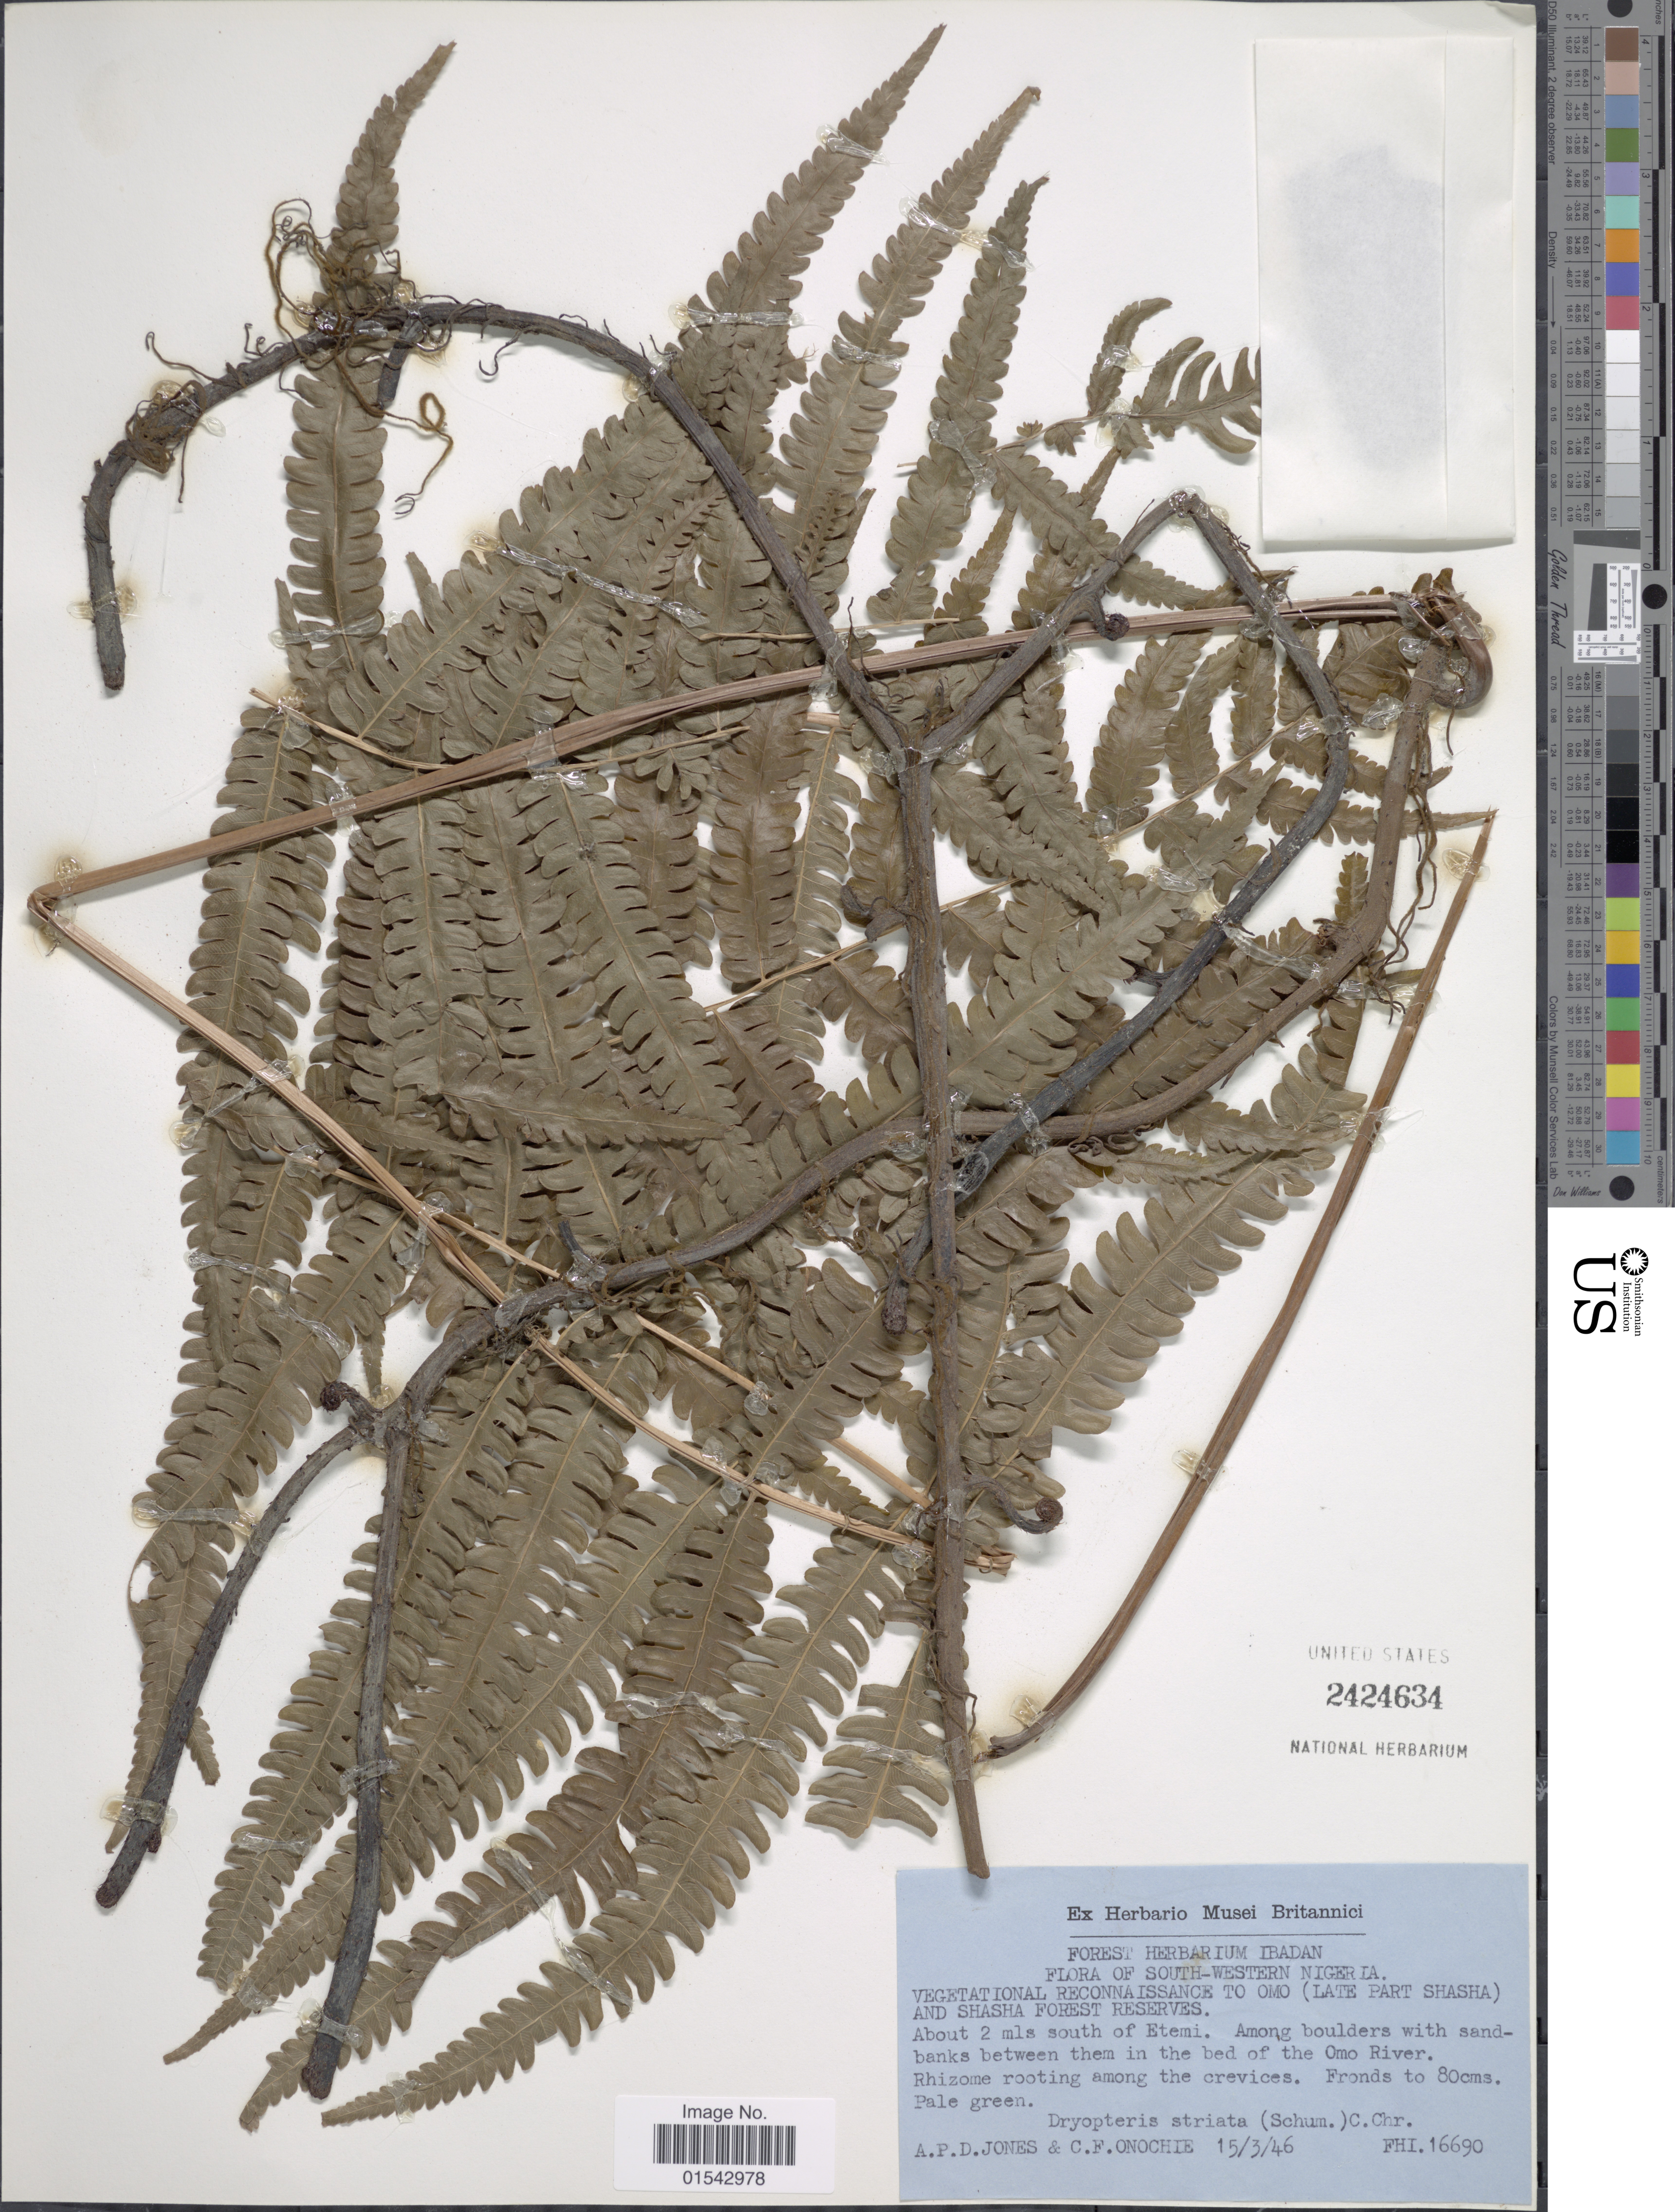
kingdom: Plantae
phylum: Tracheophyta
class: Polypodiopsida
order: Polypodiales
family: Thelypteridaceae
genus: Cyclosorus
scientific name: Cyclosorus interruptus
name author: (Willd.) H. Itô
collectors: A. P. Jones & C. Onochie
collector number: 16690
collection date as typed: Transcribed d/m/y: 15/3/46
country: Nigeria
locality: South-Western Nigeria, about 2 mls south of Etemi, among boulders with sandbanks between them in the bed of the Omo River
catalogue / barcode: US 2424634